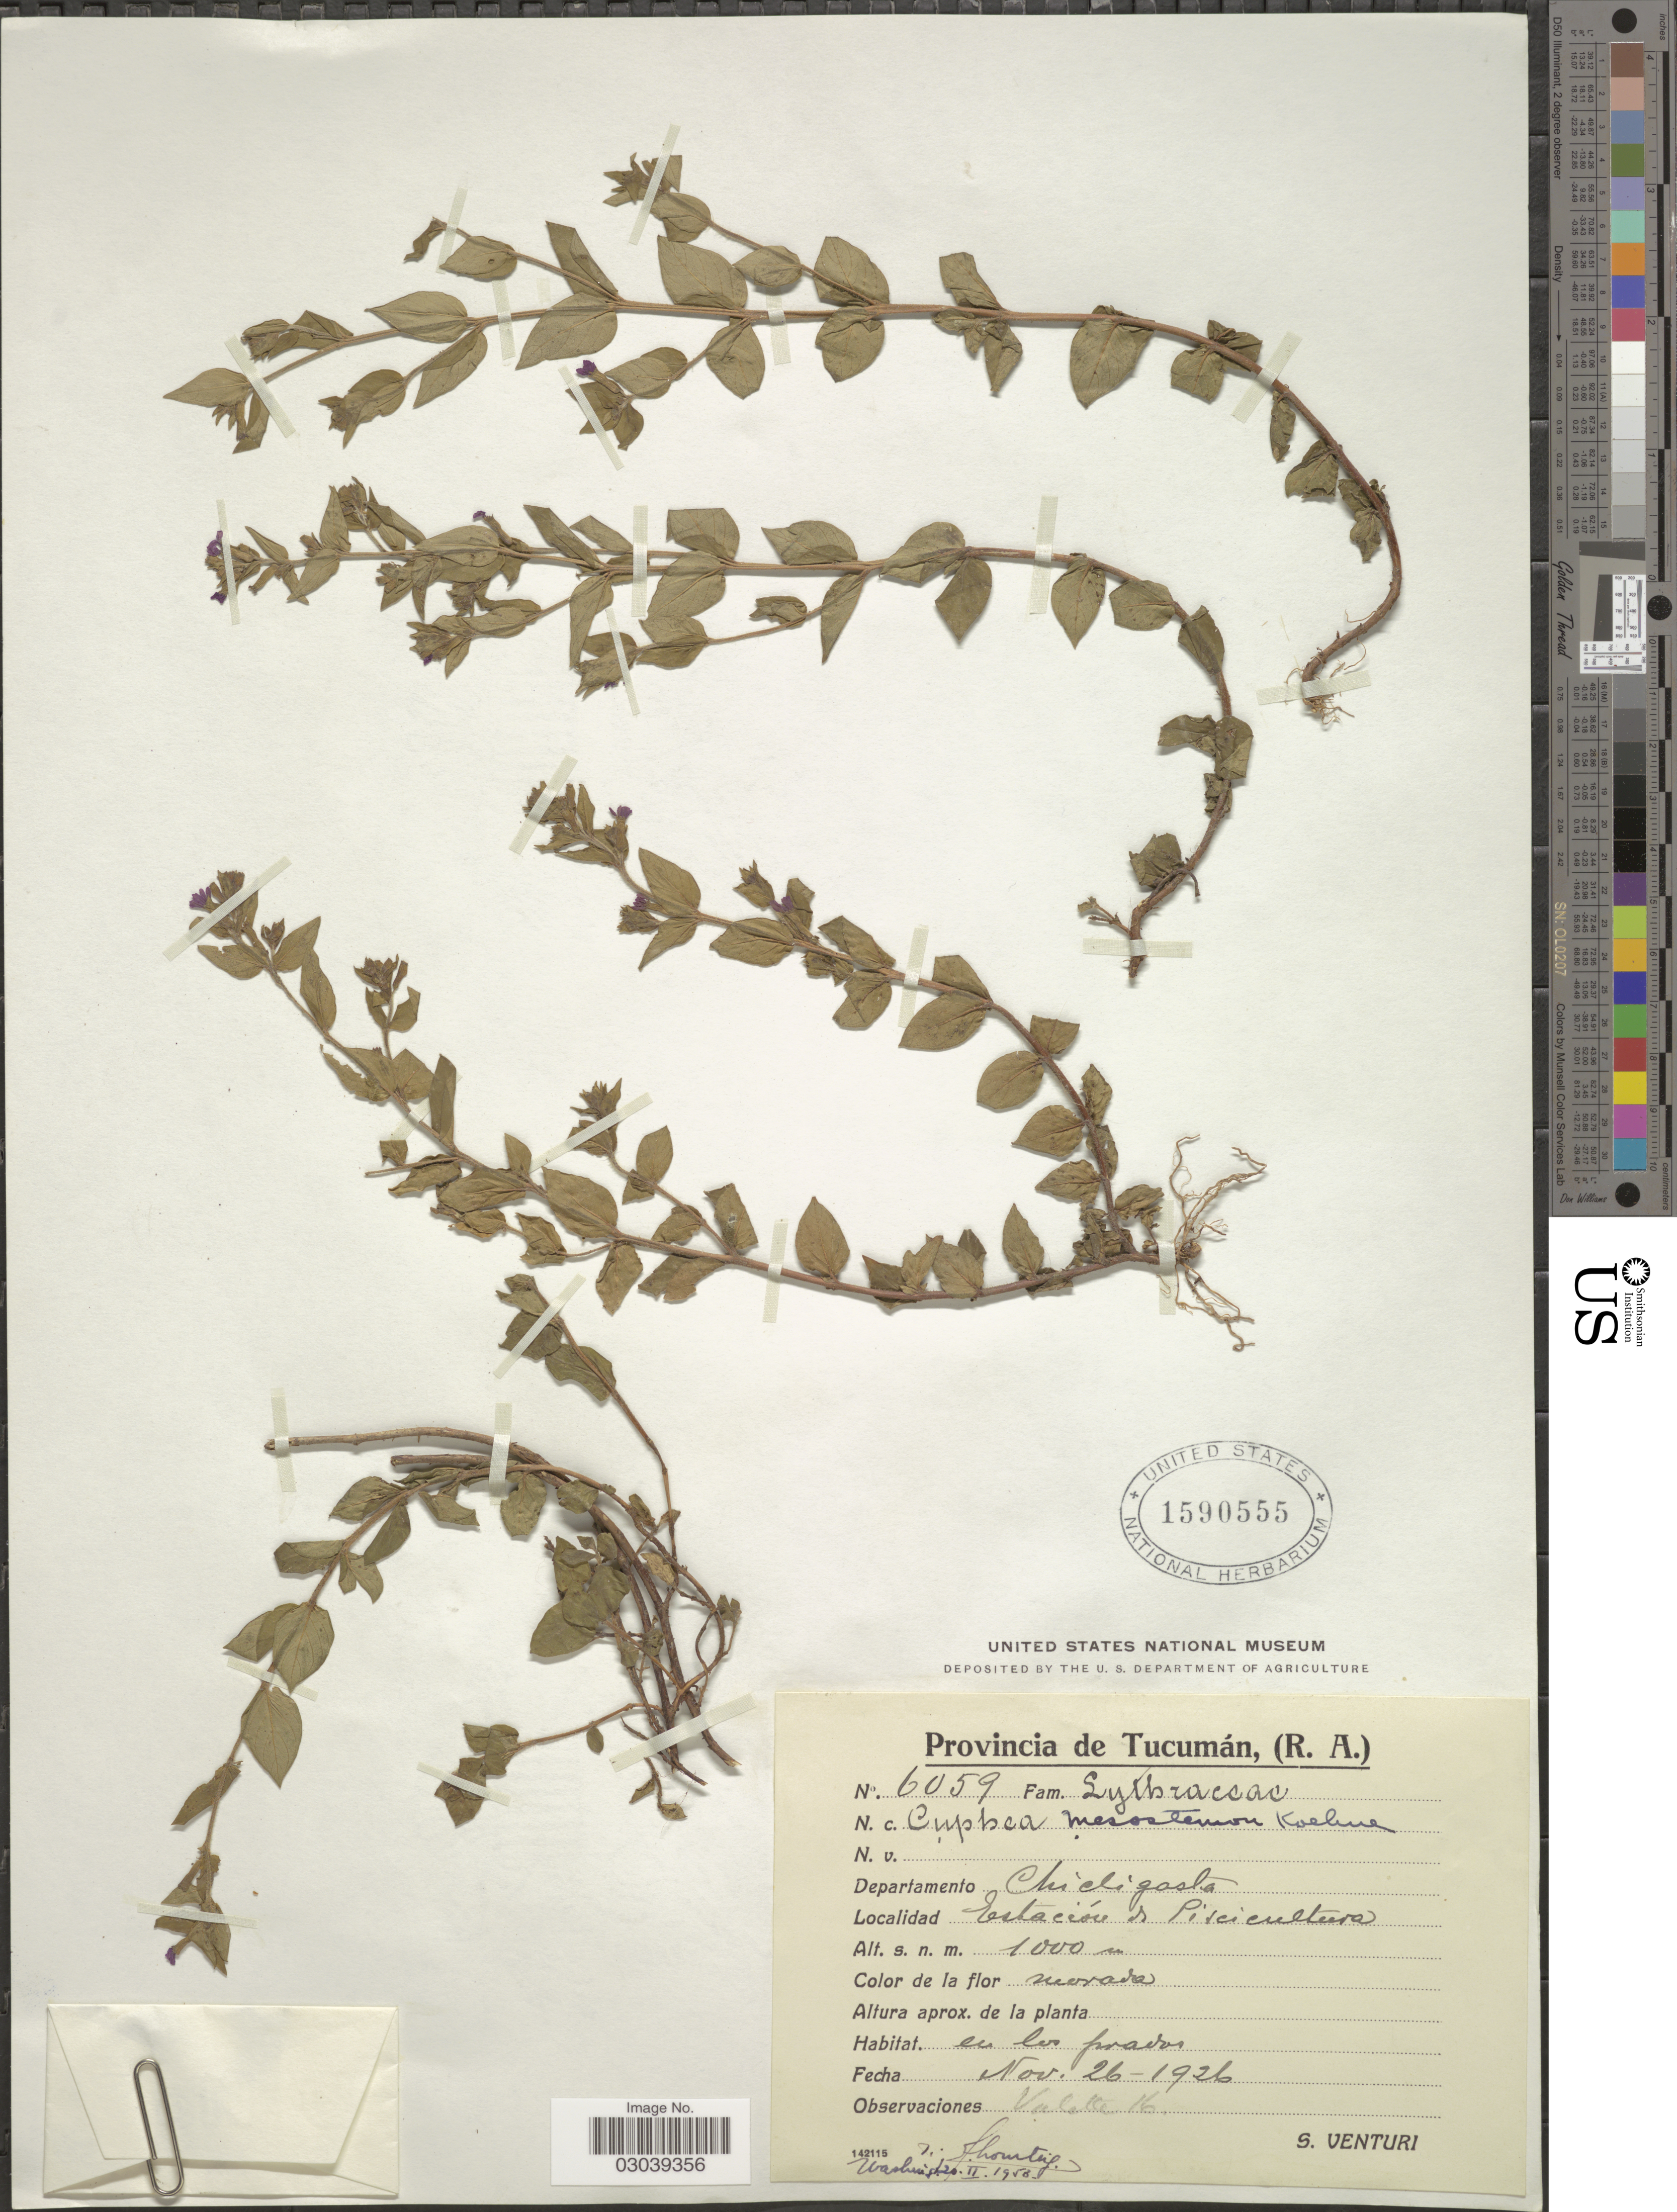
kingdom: Plantae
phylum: Tracheophyta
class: Magnoliopsida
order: Myrtales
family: Lythraceae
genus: Cuphea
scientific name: Cuphea calophylla subsp. mesostemon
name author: (Koehne) Lourteig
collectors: S. Venturi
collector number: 6059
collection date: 1926-11-26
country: Argentina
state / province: Tucuman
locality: Departamento Chicligasta. Estación de Piscicultura.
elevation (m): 1000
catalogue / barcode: US 1590555